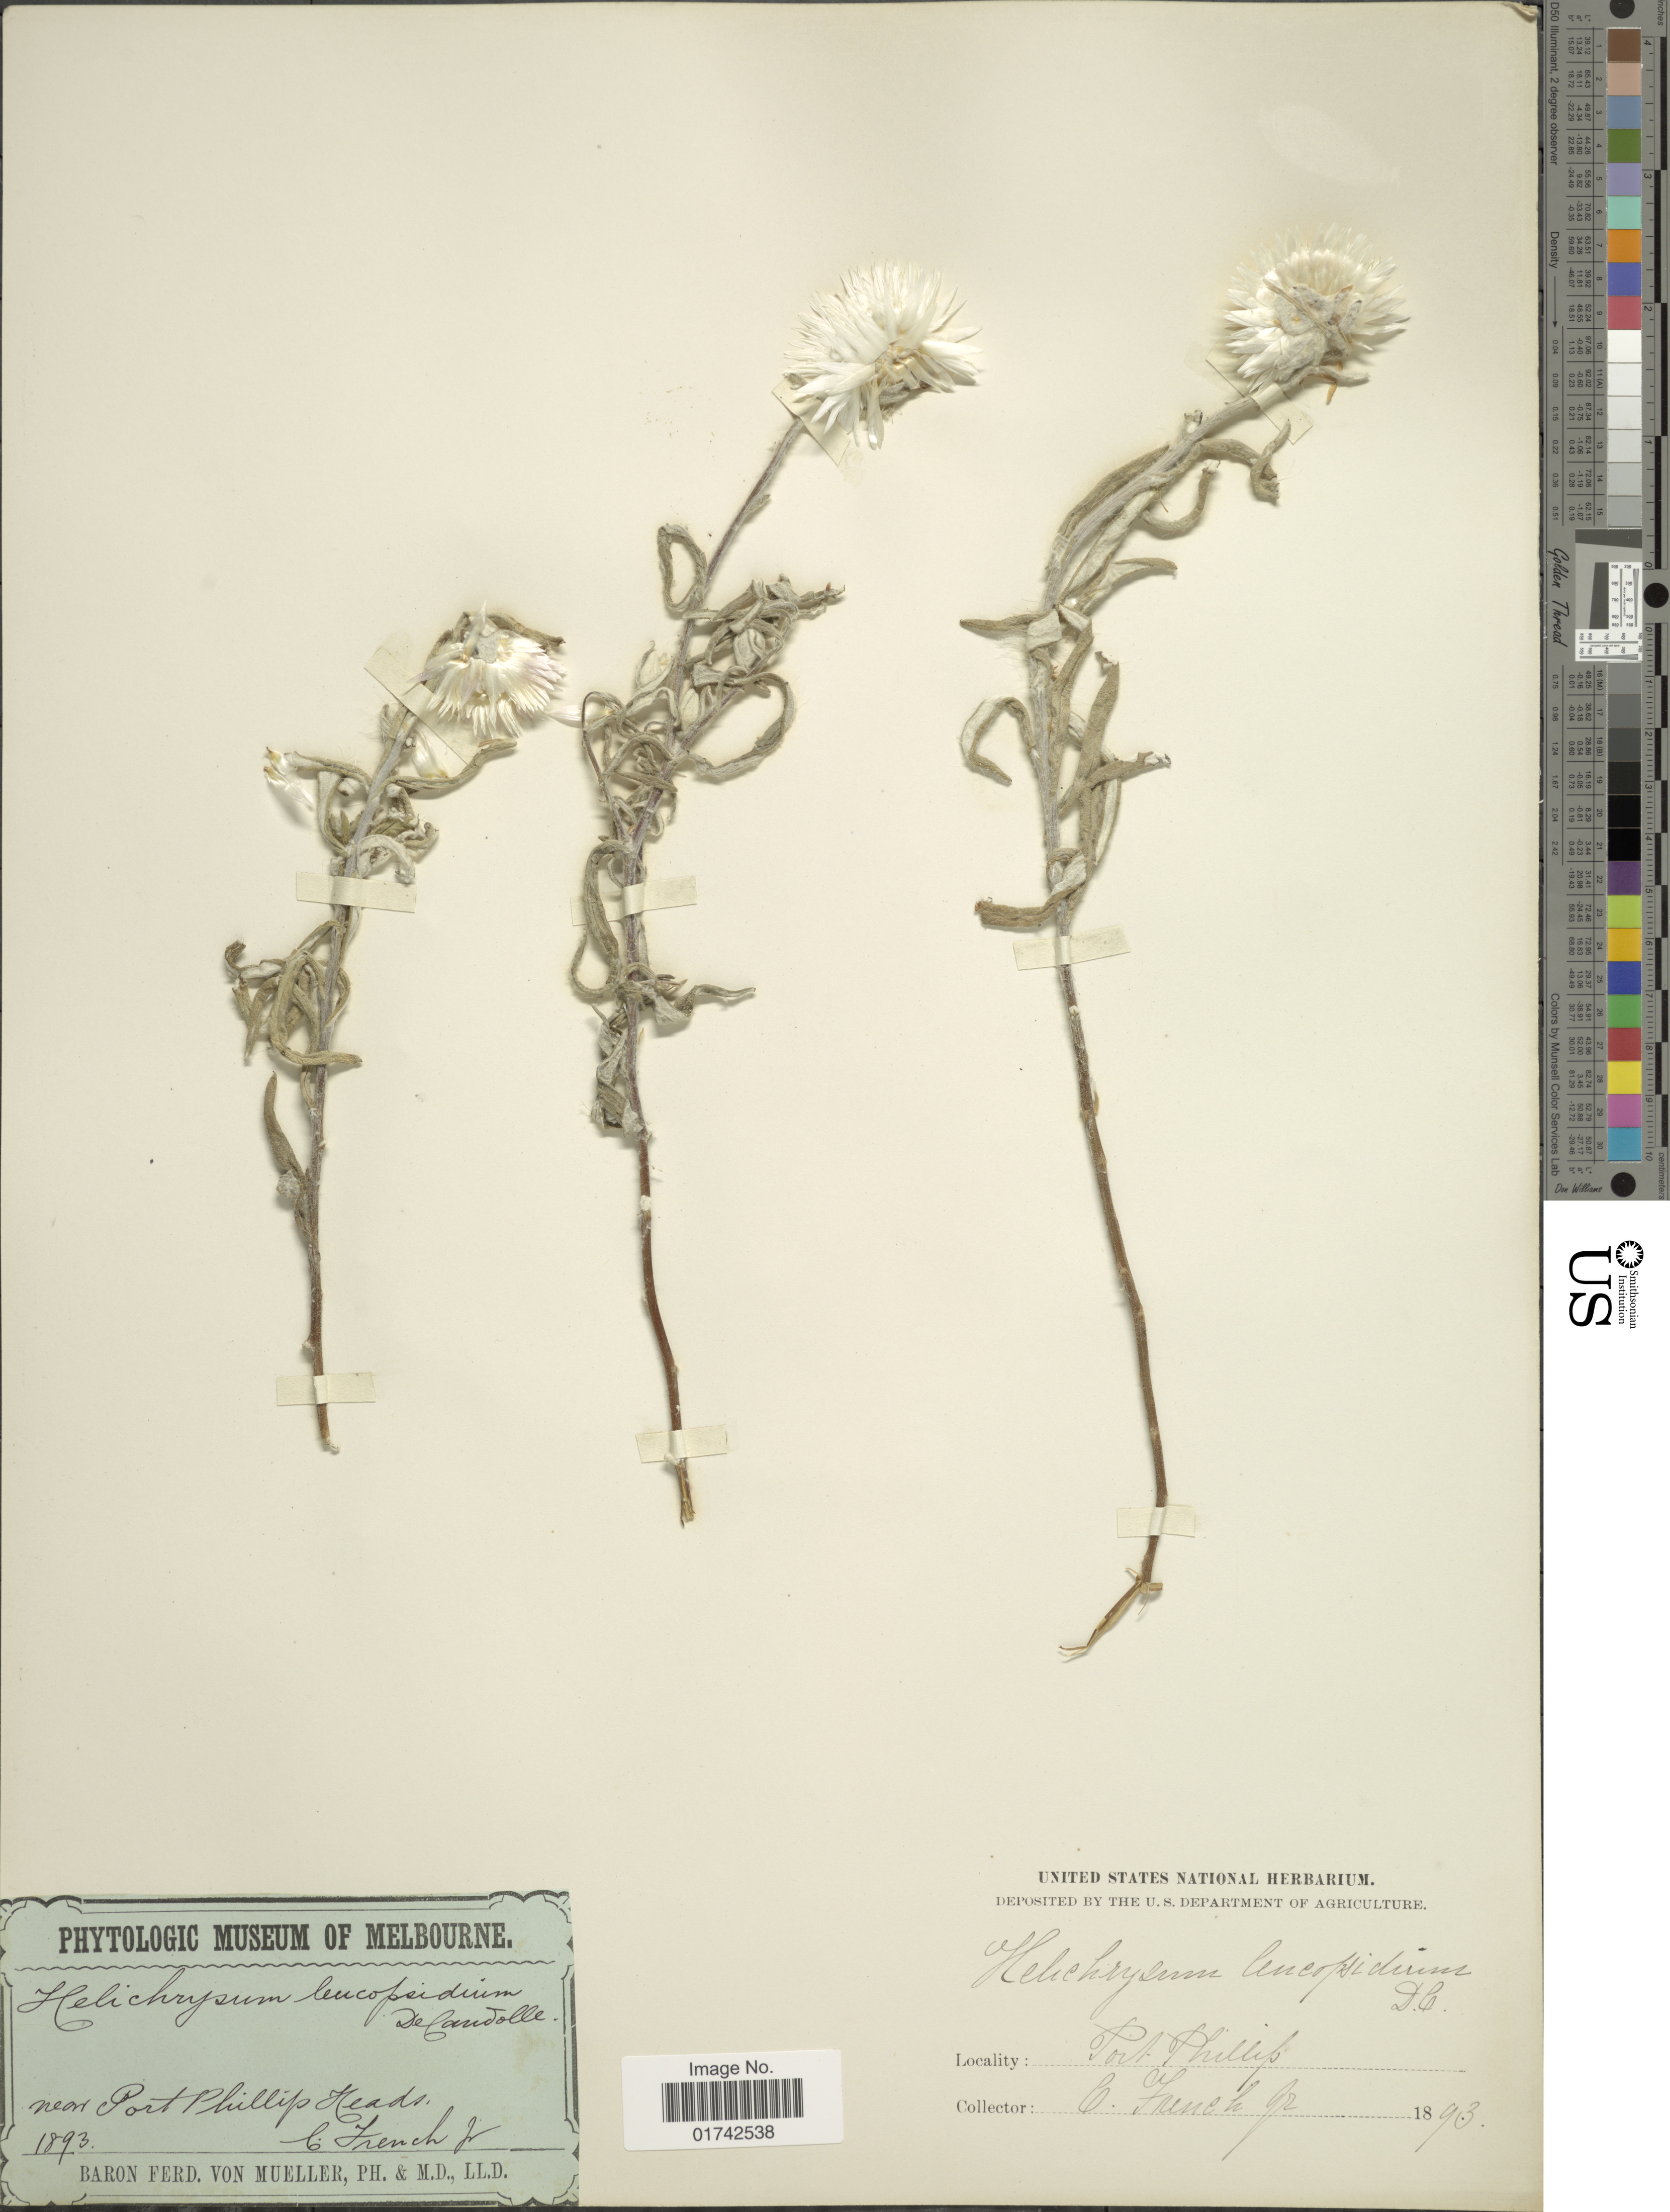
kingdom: Plantae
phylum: Tracheophyta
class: Magnoliopsida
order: Asterales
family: Asteraceae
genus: Helichrysum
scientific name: Helichrysum leucopsidium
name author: DC.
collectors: C. French Jr.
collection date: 1893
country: Australia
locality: Near Port Phillip Heads